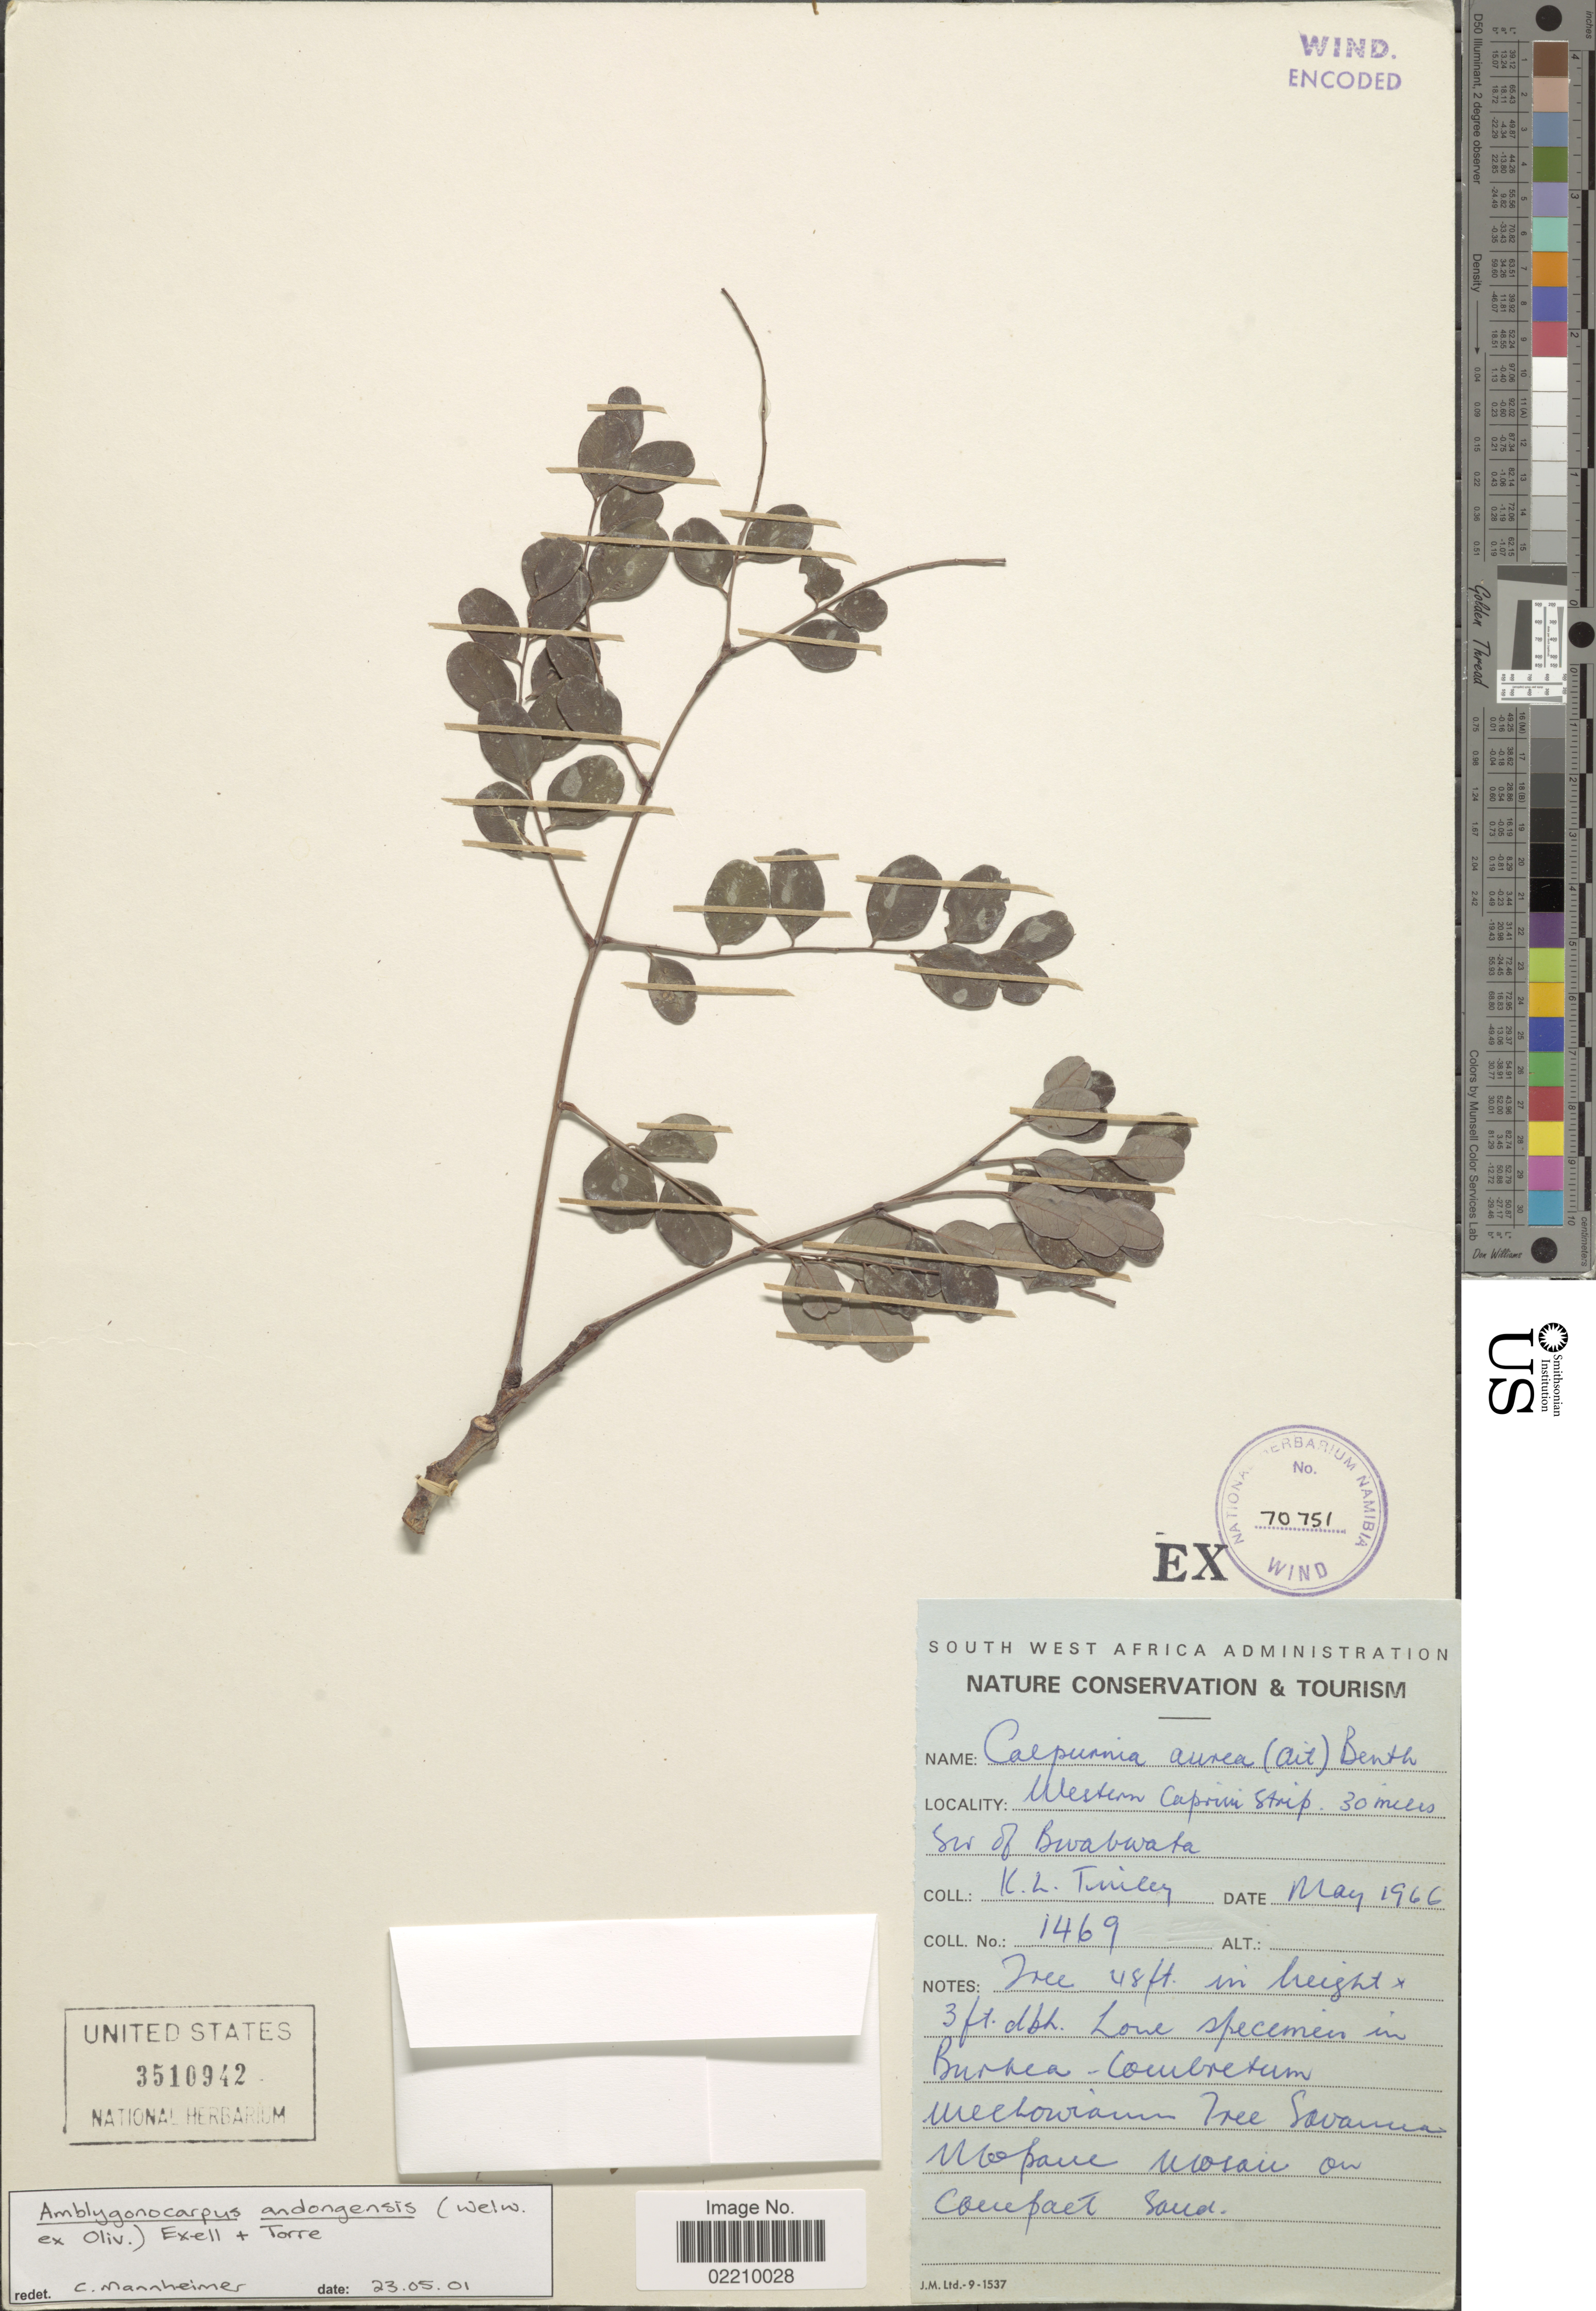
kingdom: Plantae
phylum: Tracheophyta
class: Magnoliopsida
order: Fabales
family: Fabaceae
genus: Amblygonocarpus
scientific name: Amblygonocarpus andongensis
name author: (Welw. ex Oliv.) Exell & Torre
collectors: K. Tinley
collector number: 1469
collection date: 1966-05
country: Namibia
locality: Western Caprini Strip, 30 meters SW of Bwabwata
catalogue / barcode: US 3510942